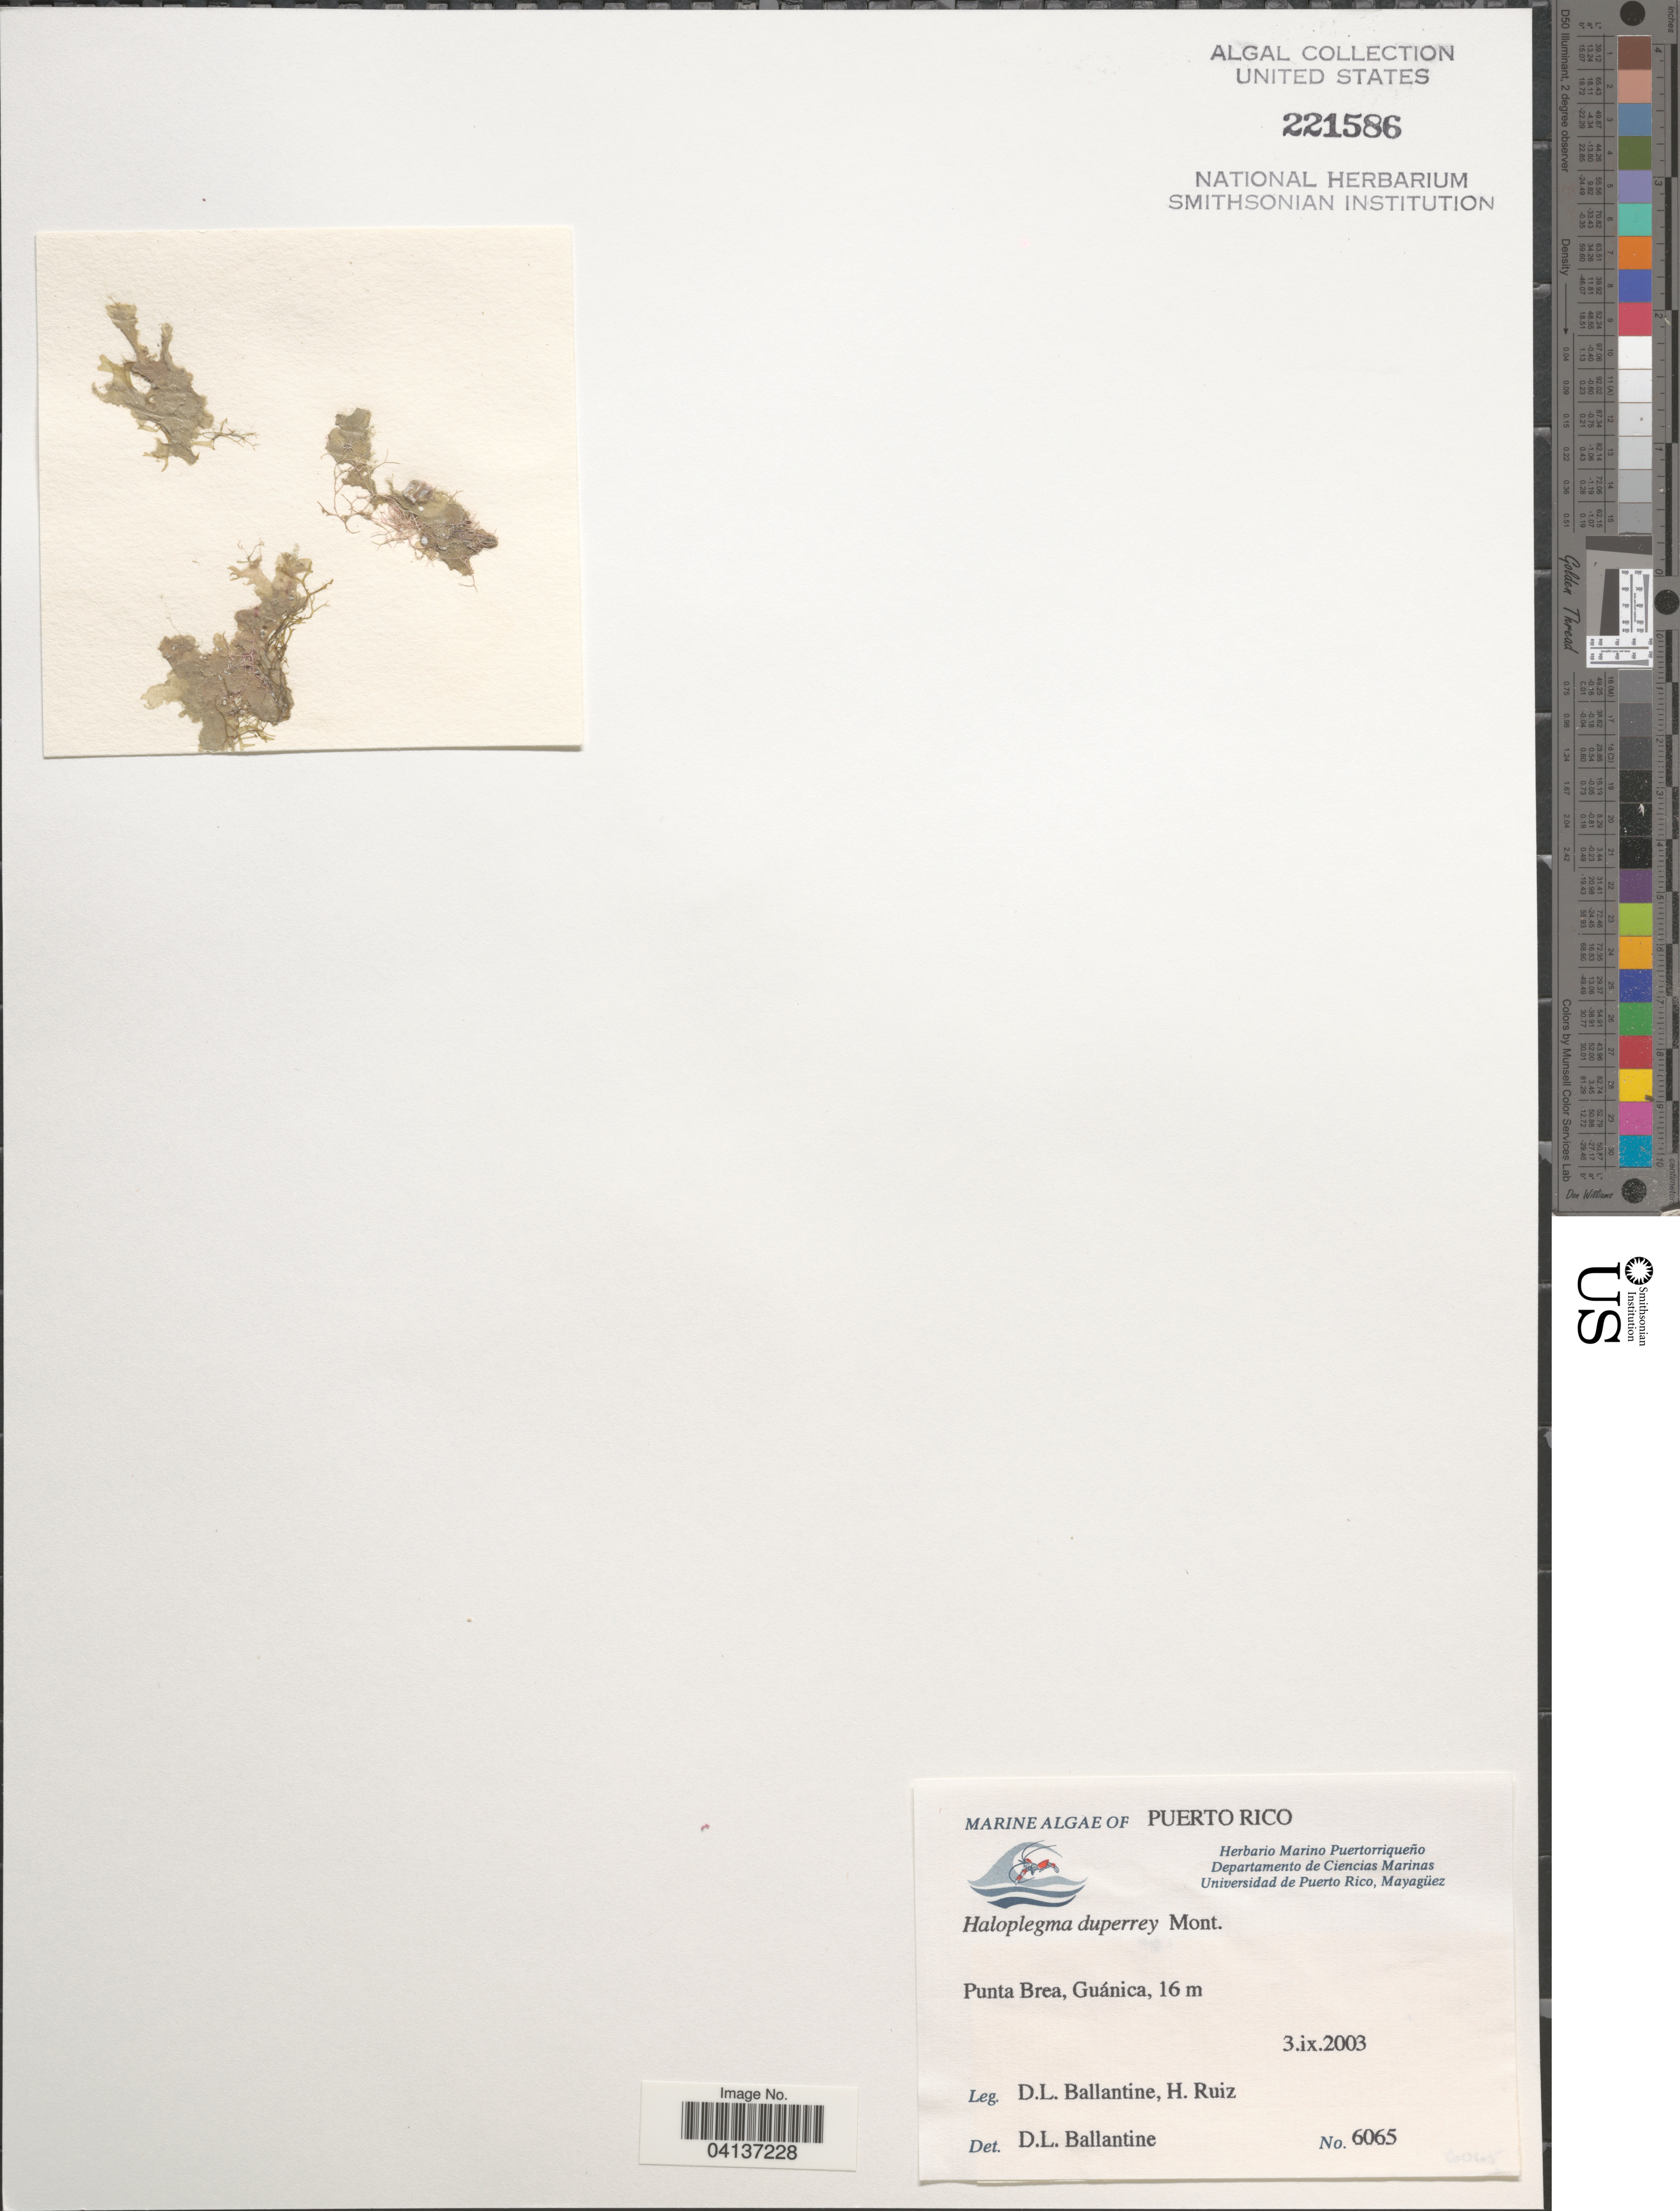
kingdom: Plantae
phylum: Rhodophyta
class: Florideophyceae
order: Ceramiales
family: Wrangeliaceae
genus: Haloplegma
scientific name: Haloplegma duperreyi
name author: Mont.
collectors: D.L. Ballantine & H. Ruiz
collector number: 6065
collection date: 2003-09-03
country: Puerto Rico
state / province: Guánica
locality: Punta Brea.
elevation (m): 16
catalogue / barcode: US 221586